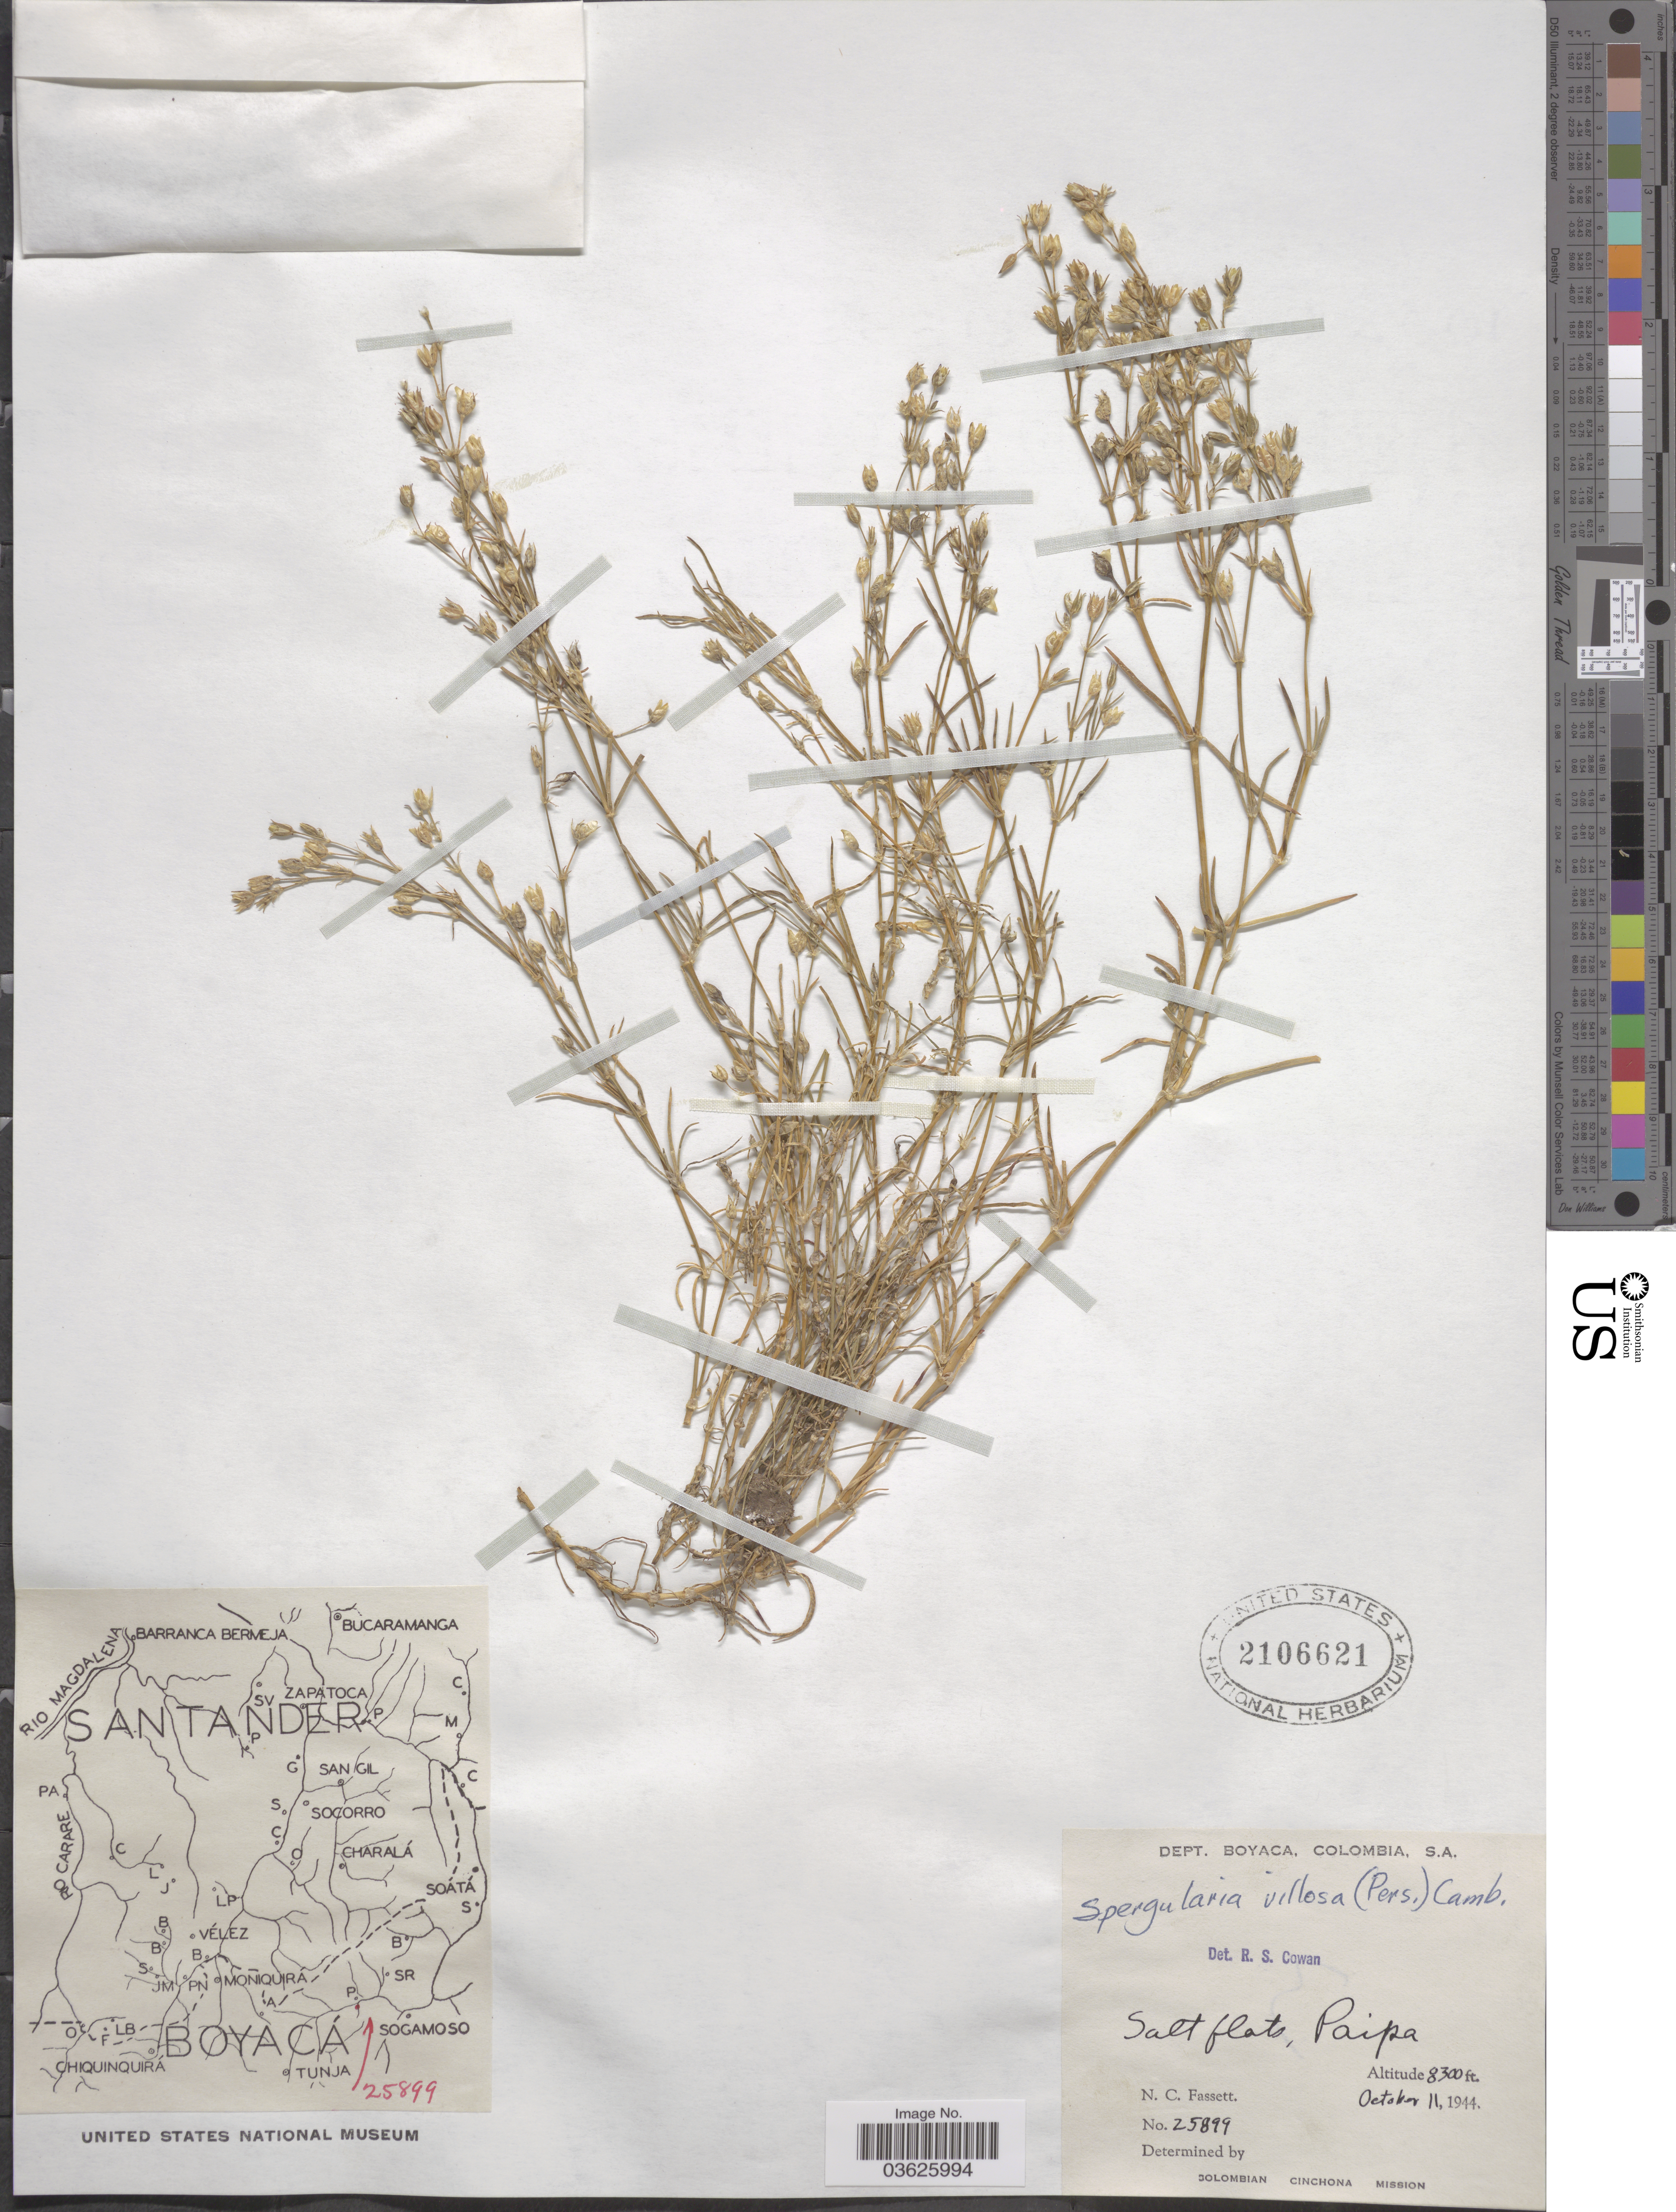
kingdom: Plantae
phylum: Tracheophyta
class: Magnoliopsida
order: Caryophyllales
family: Caryophyllaceae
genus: Spergularia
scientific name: Spergularia villosa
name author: (Pers.) Cambess.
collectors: N. C. Fassett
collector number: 25899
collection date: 1944-10-11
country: Colombia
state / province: Boyacá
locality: Dept. Boyaca. Salt flats, Paipa.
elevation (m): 2530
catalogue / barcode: US 2106621